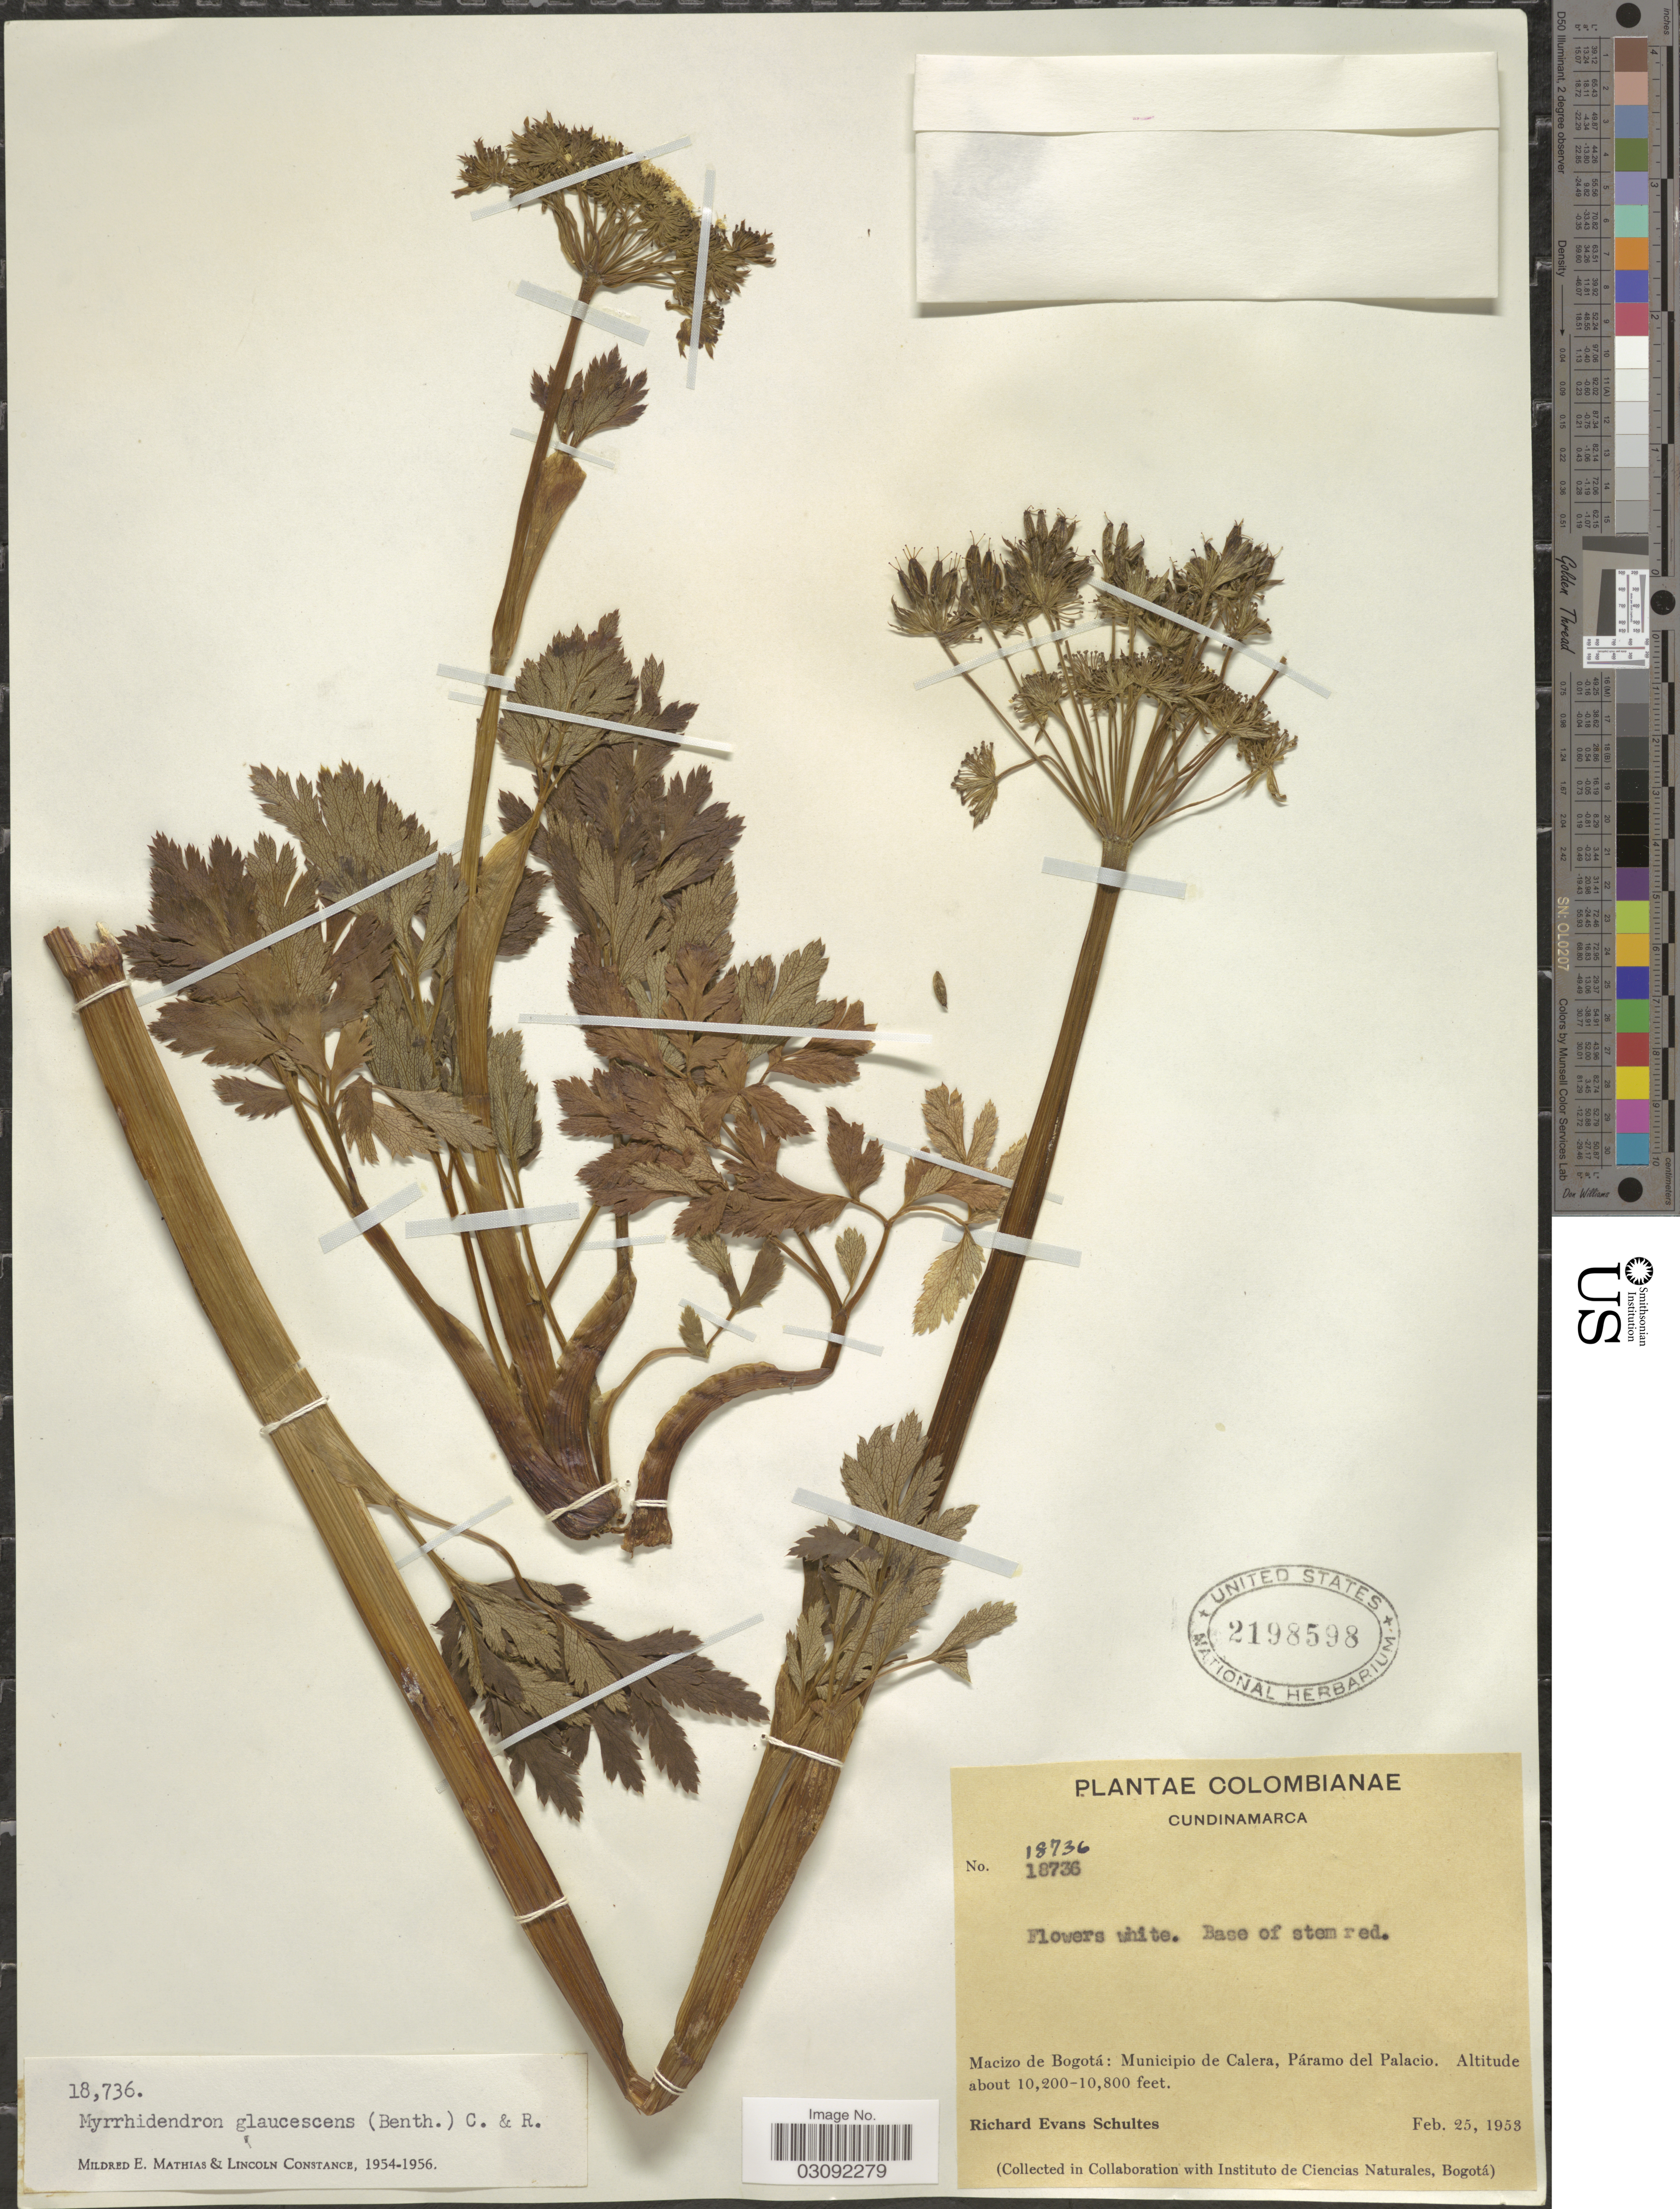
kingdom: Plantae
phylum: Tracheophyta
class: Magnoliopsida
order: Apiales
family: Apiaceae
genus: Myrrhidendron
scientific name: Myrrhidendron glaucescens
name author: (Benth.) J.M. Coult. & Rose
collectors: R. E. Schultes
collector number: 18736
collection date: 1953-02-25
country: Colombia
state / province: Cundinamarca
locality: Macizo de Bogotá: Municipio de Calera, Páramo del Palacio.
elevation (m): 3109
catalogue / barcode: US 2198598